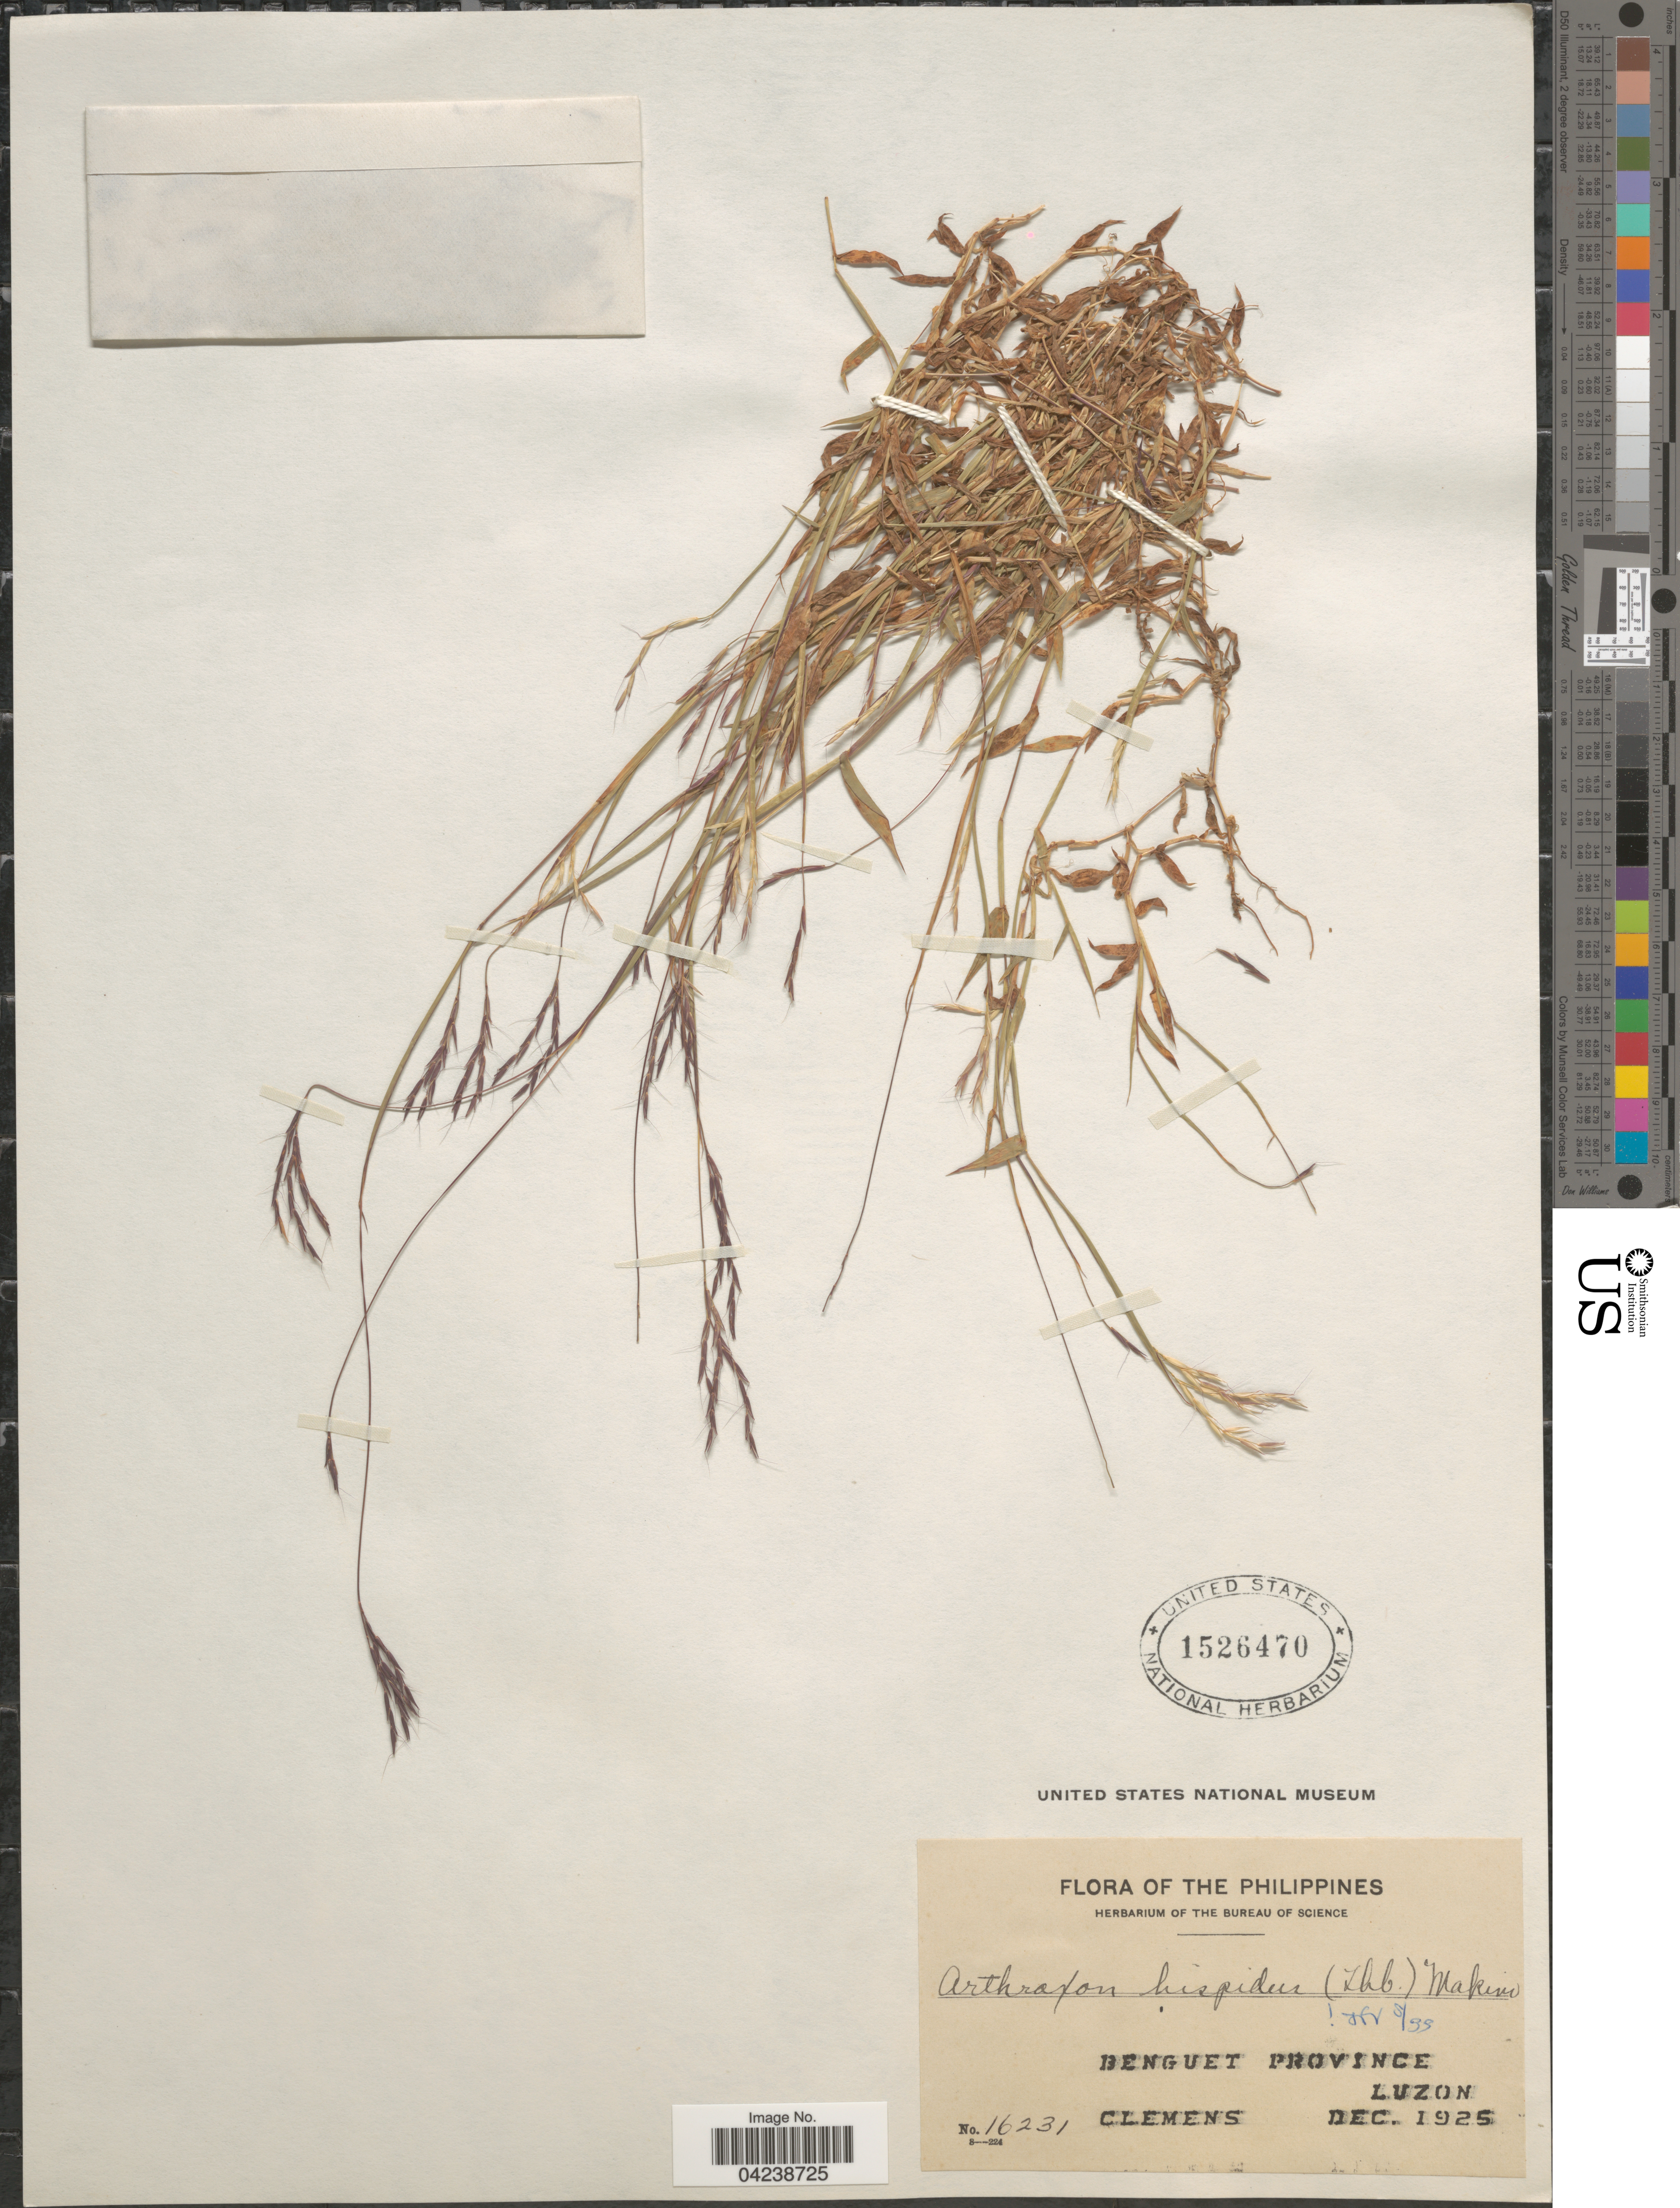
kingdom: Plantae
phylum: Tracheophyta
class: Liliopsida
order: Poales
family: Poaceae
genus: Arthraxon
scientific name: Arthraxon hispidus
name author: (Thunb.) Makino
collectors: -. Clemens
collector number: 16231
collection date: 1925-12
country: Philippines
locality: Benguet Province. Luzon.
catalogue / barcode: US 1526470